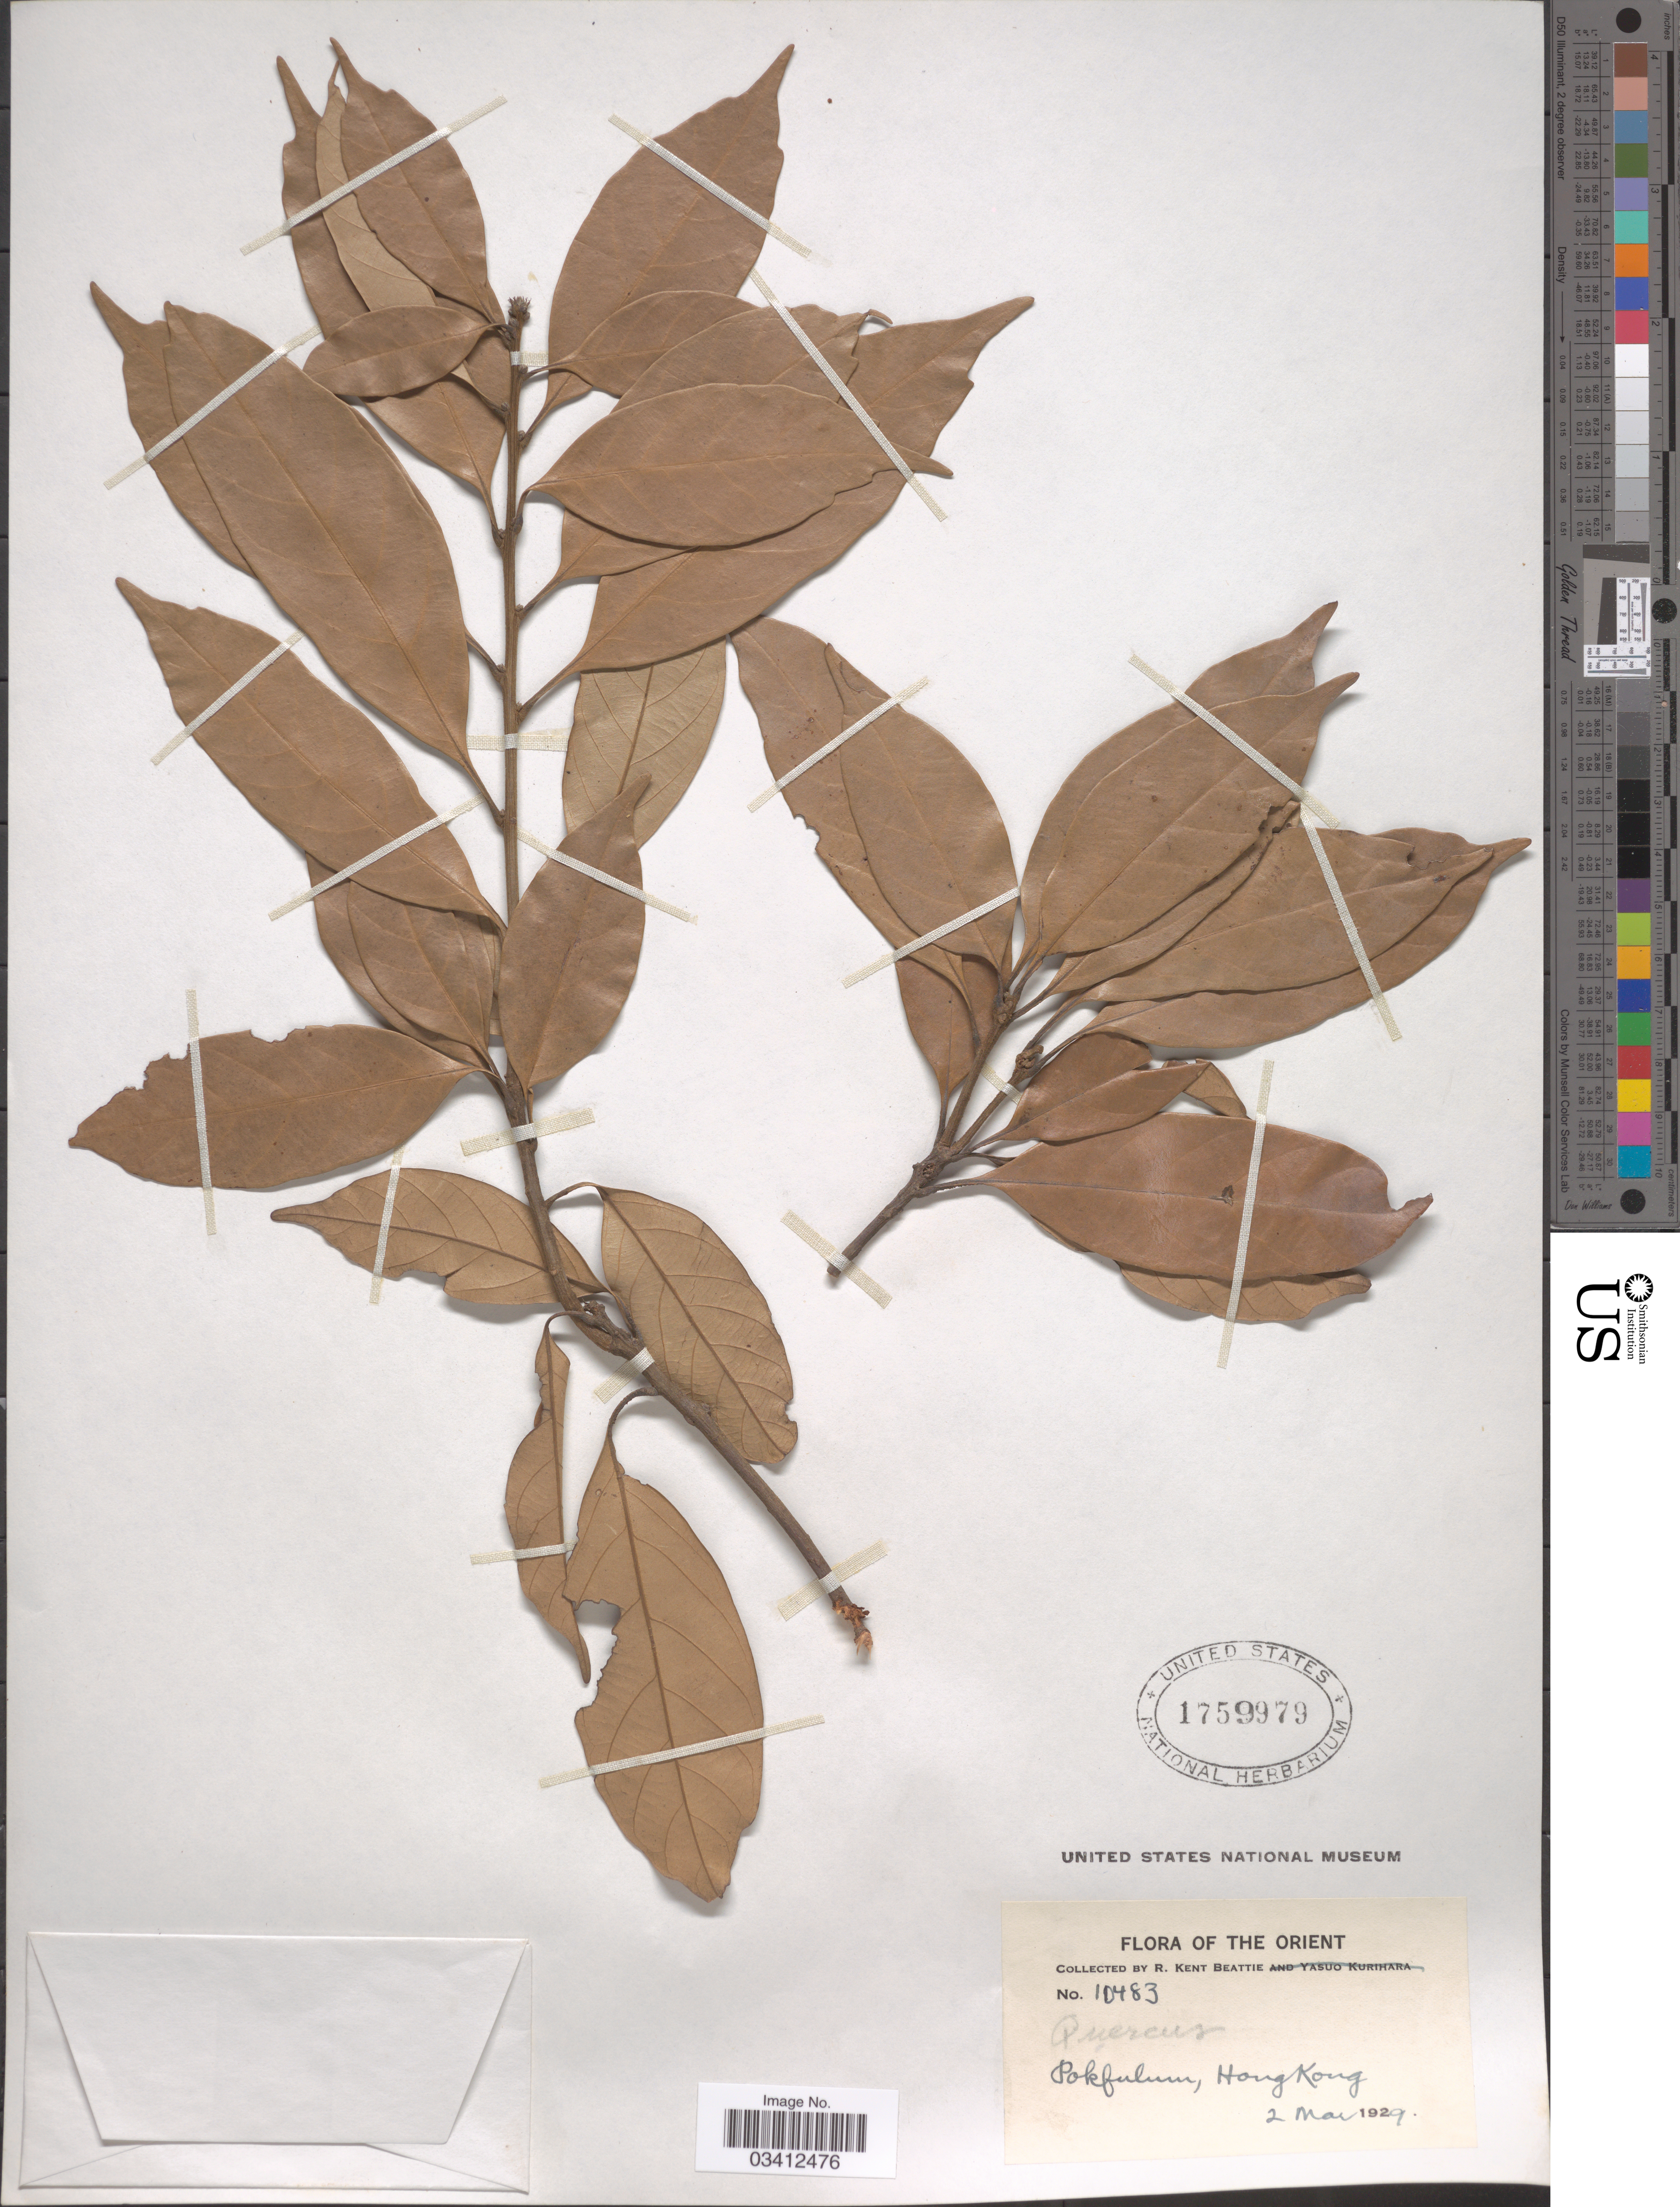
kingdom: Plantae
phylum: Tracheophyta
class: Magnoliopsida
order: Fagales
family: Fagaceae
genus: Quercus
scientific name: Quercus sp.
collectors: R. K. Beattie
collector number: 10483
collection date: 1929-03-02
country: China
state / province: Hong Kong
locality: The Orient. Pokfulum.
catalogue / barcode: US 1759979